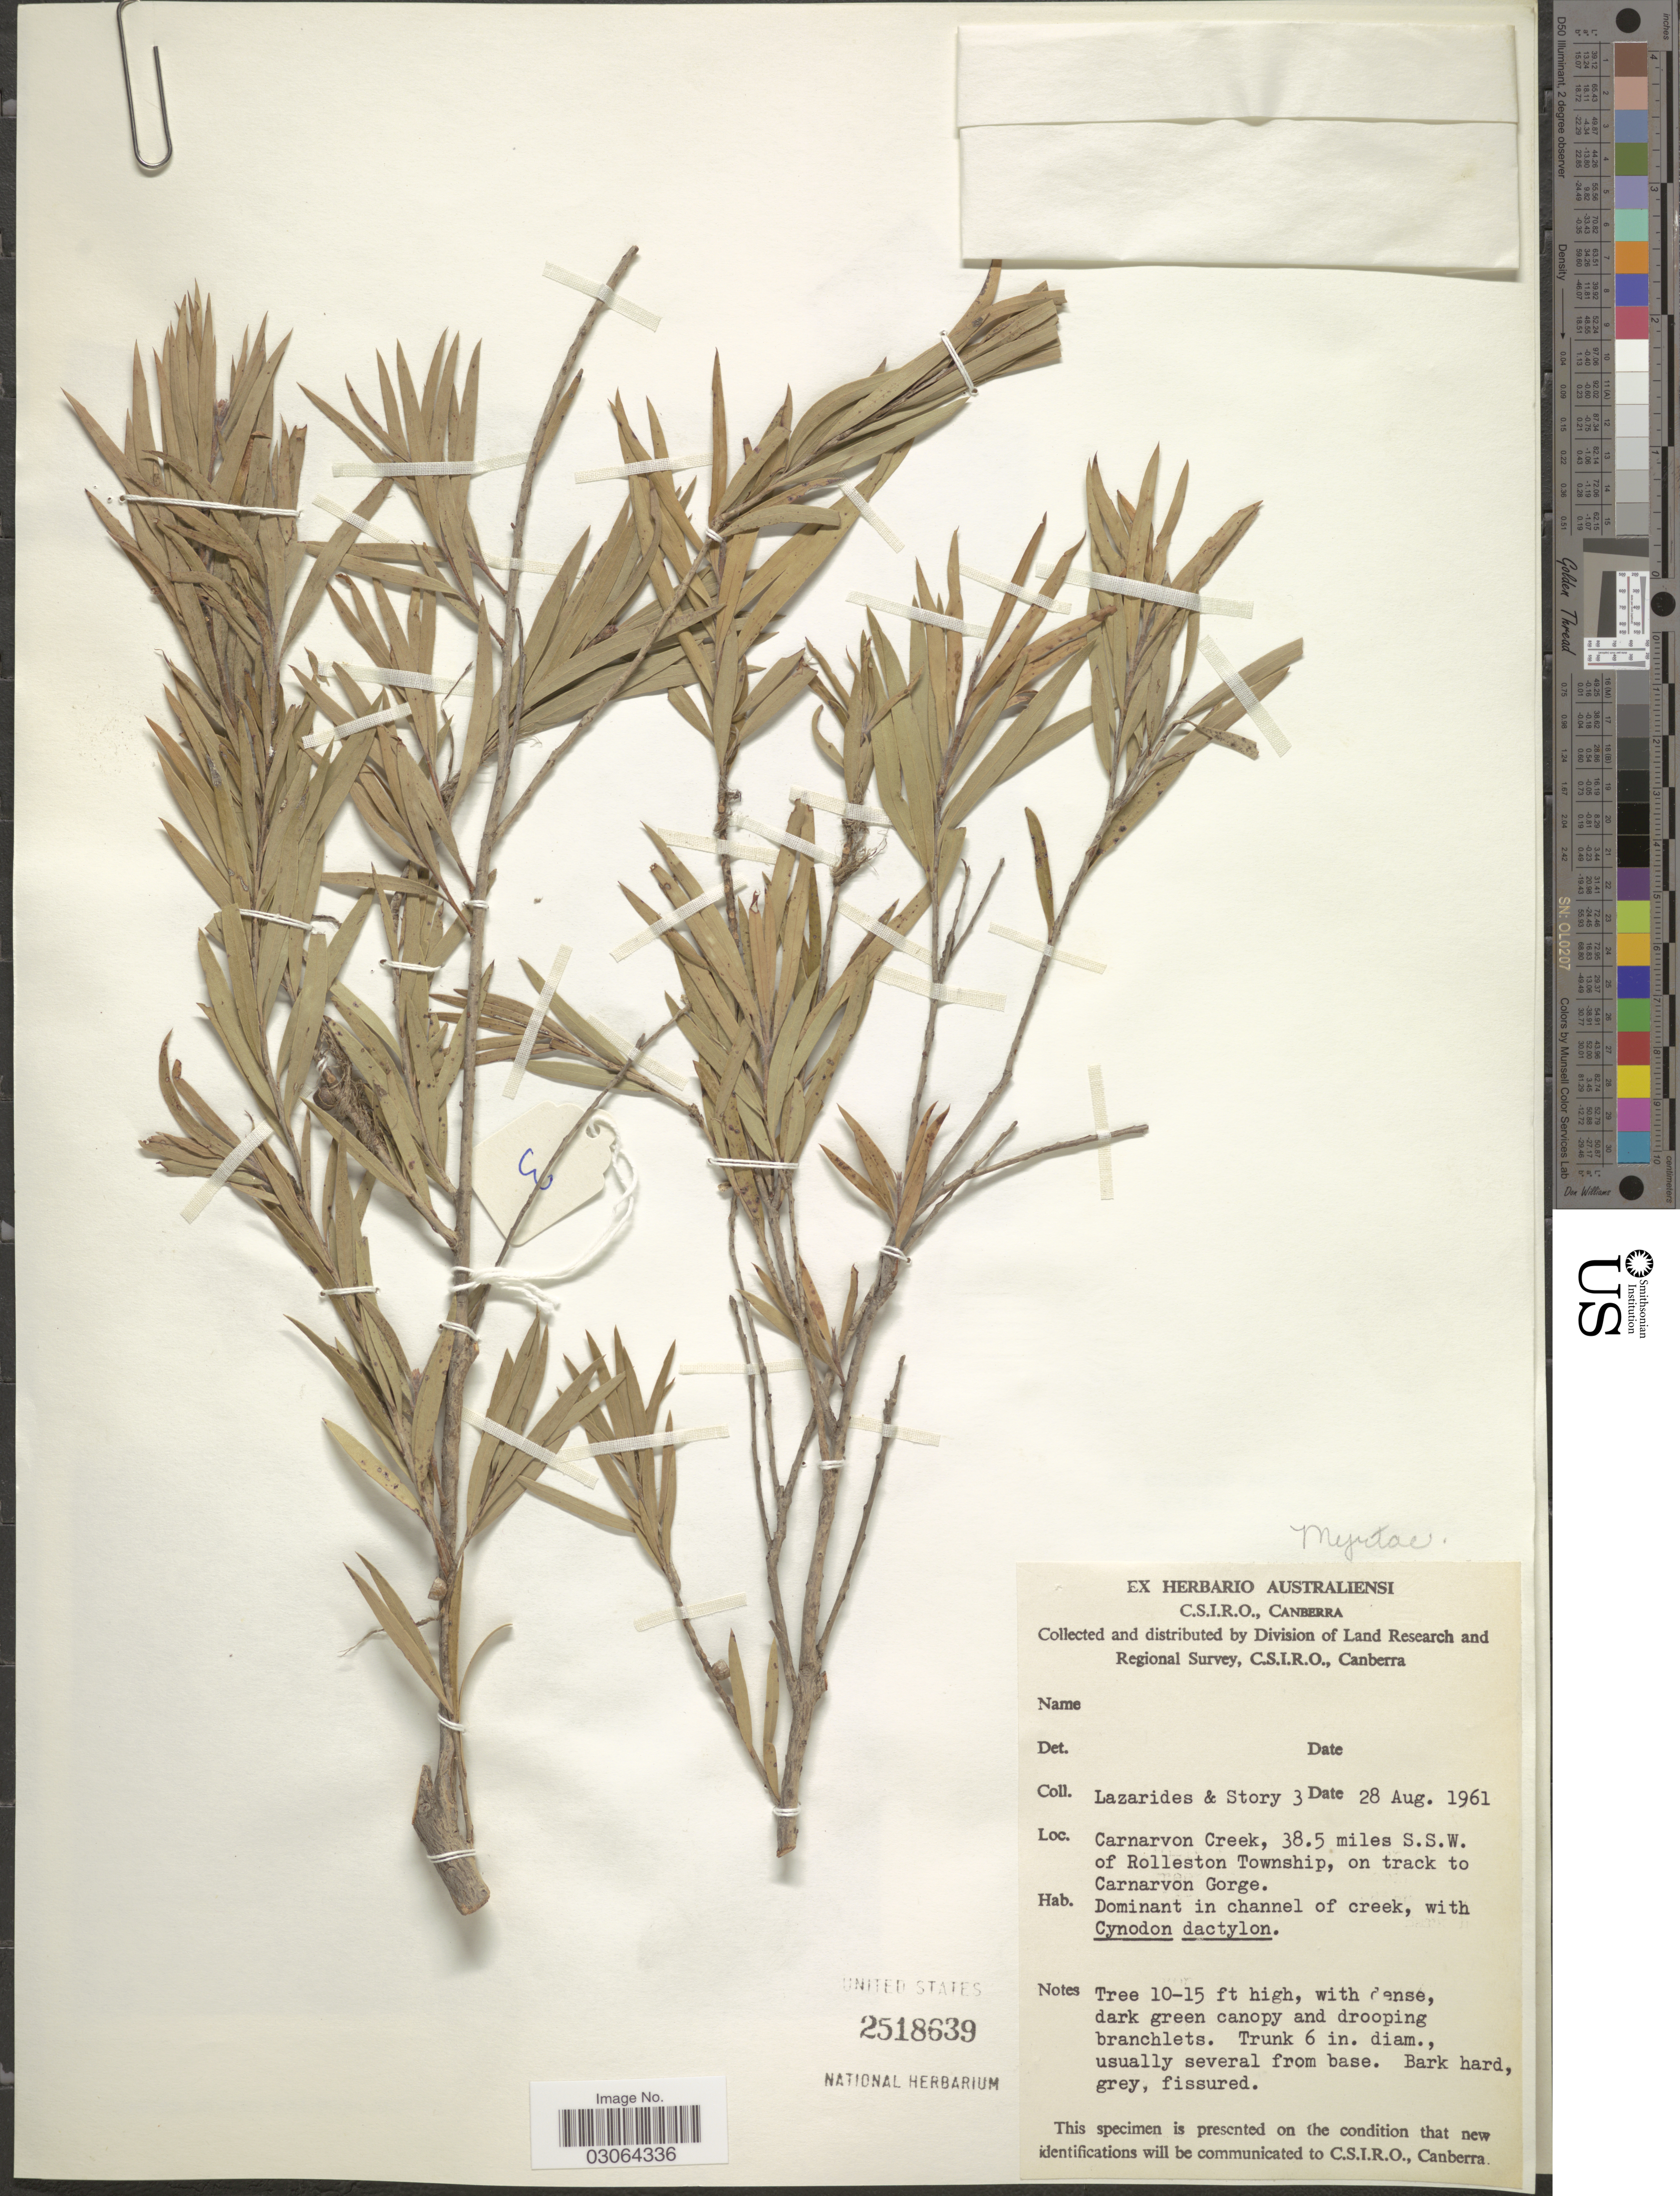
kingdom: Plantae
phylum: Tracheophyta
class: Magnoliopsida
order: Myrtales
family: Myrtaceae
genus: Callistemon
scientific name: Callistemon viminalis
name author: (Sol. ex Gaertn.) G. Don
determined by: Wilson, Peter G.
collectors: M. Lazarides & -. Story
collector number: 3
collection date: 1961-08-28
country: Australia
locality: Carnarvon Creek, 38.5 miles S.S.W. of Rolleston Township, on track to Carnarvon Gorge.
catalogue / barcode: US 2518639